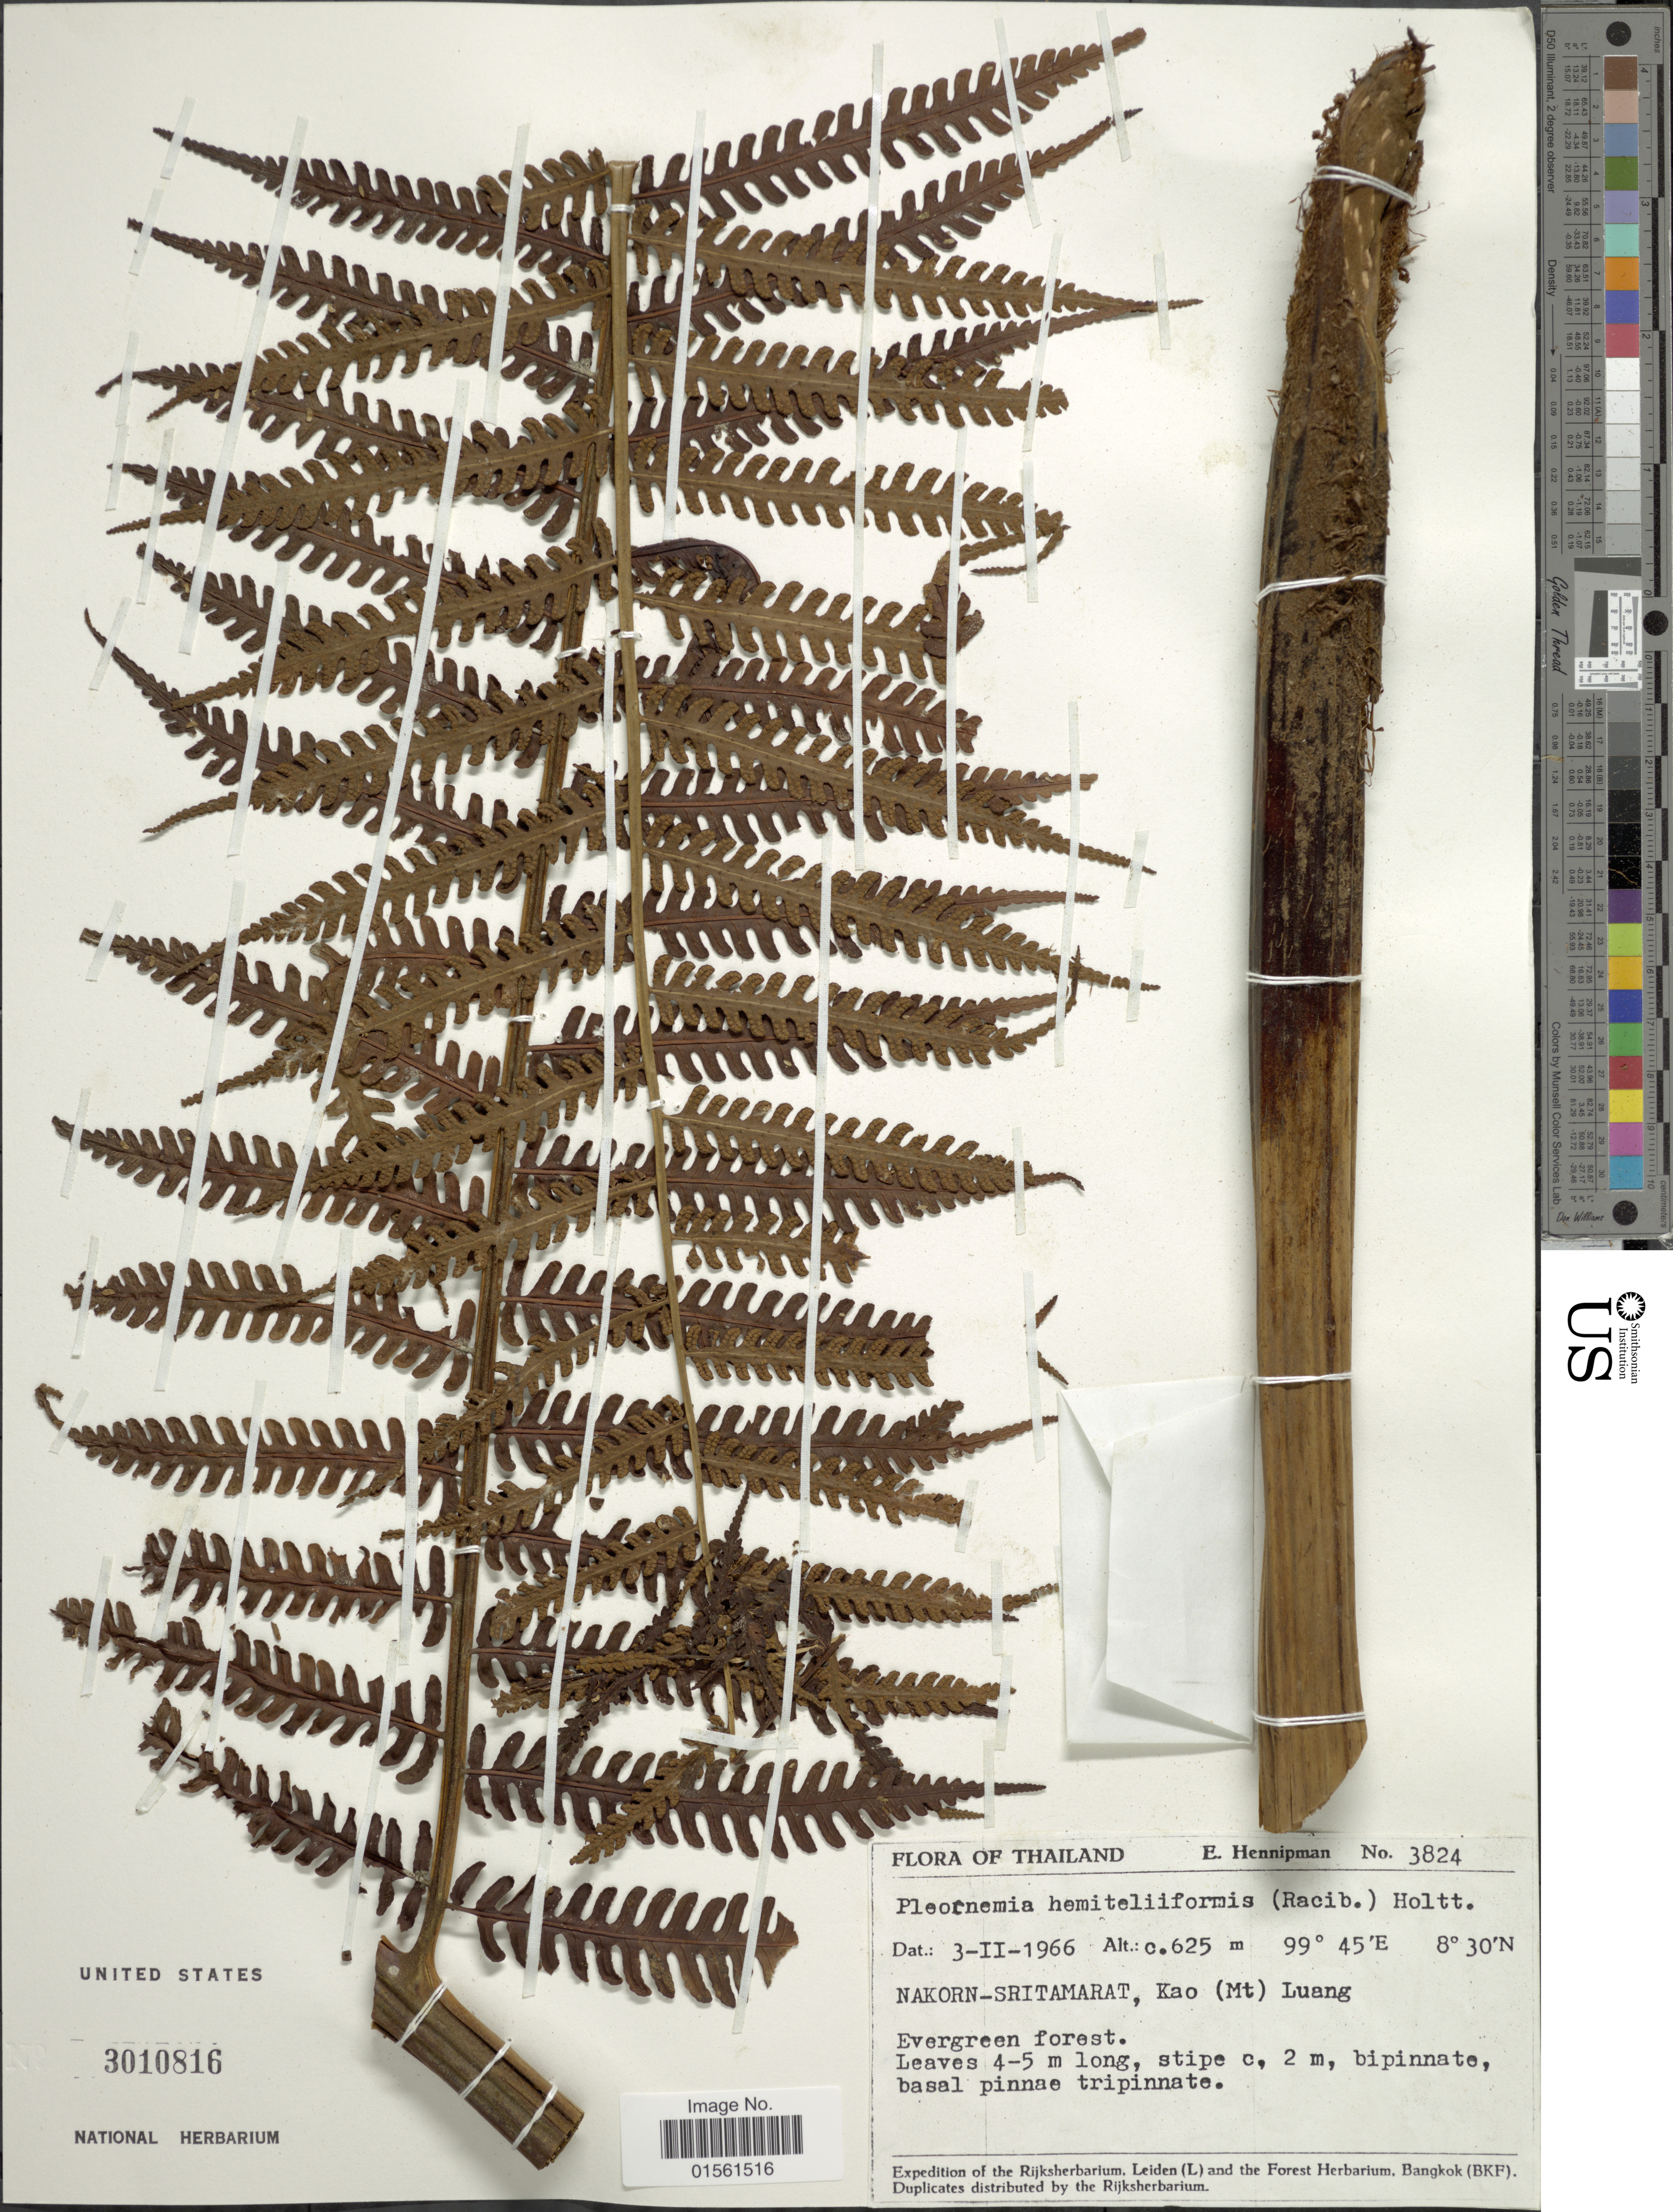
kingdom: Plantae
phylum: Tracheophyta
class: Polypodiopsida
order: Polypodiales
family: Dryopteridaceae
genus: Pleocnemia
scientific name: Pleocnemia hemiteliiformis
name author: (Racib.) Holttum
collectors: E. Hennipman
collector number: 3824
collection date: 1966-02-03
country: Thailand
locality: Nakorn-Sritamarat, Kao (Mt) Luang.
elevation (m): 625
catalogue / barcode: US 3010816